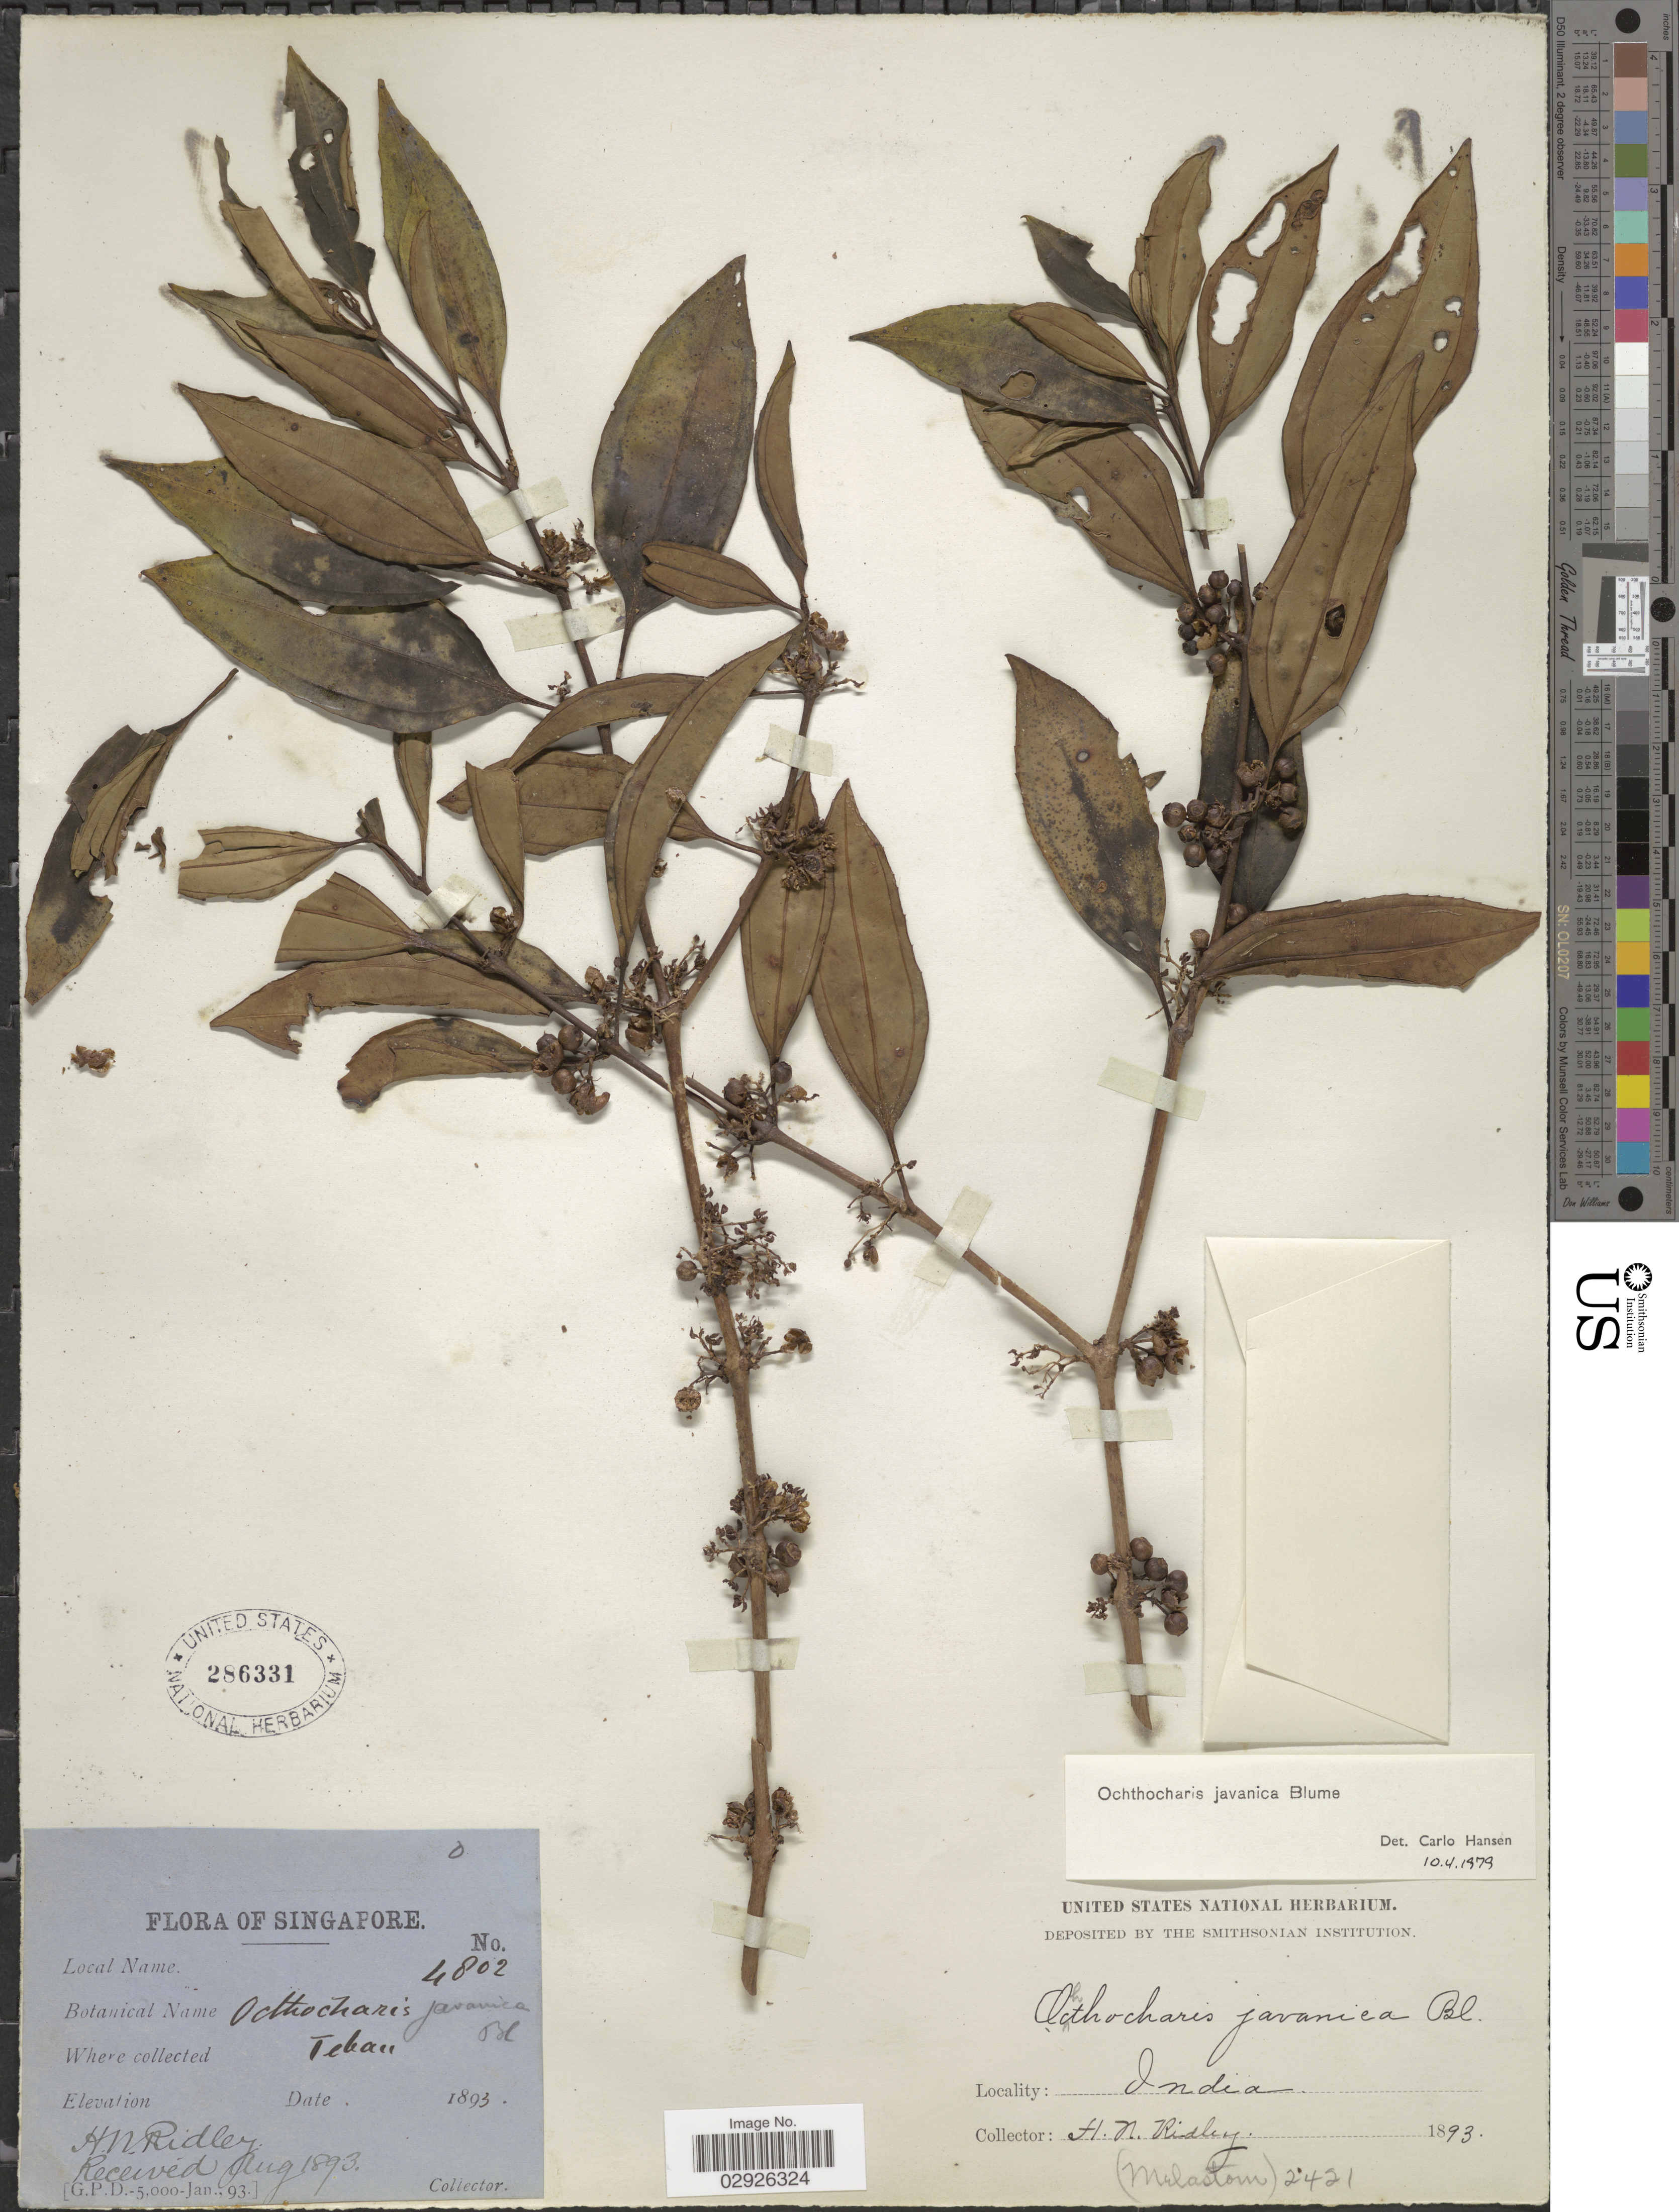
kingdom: Plantae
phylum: Tracheophyta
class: Magnoliopsida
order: Myrtales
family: Melastomataceae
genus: Ochthocharis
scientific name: Ochthocharis javanica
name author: Blume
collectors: H. N. Ridley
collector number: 4802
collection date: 1893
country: Singapore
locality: Teban.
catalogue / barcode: US 286331